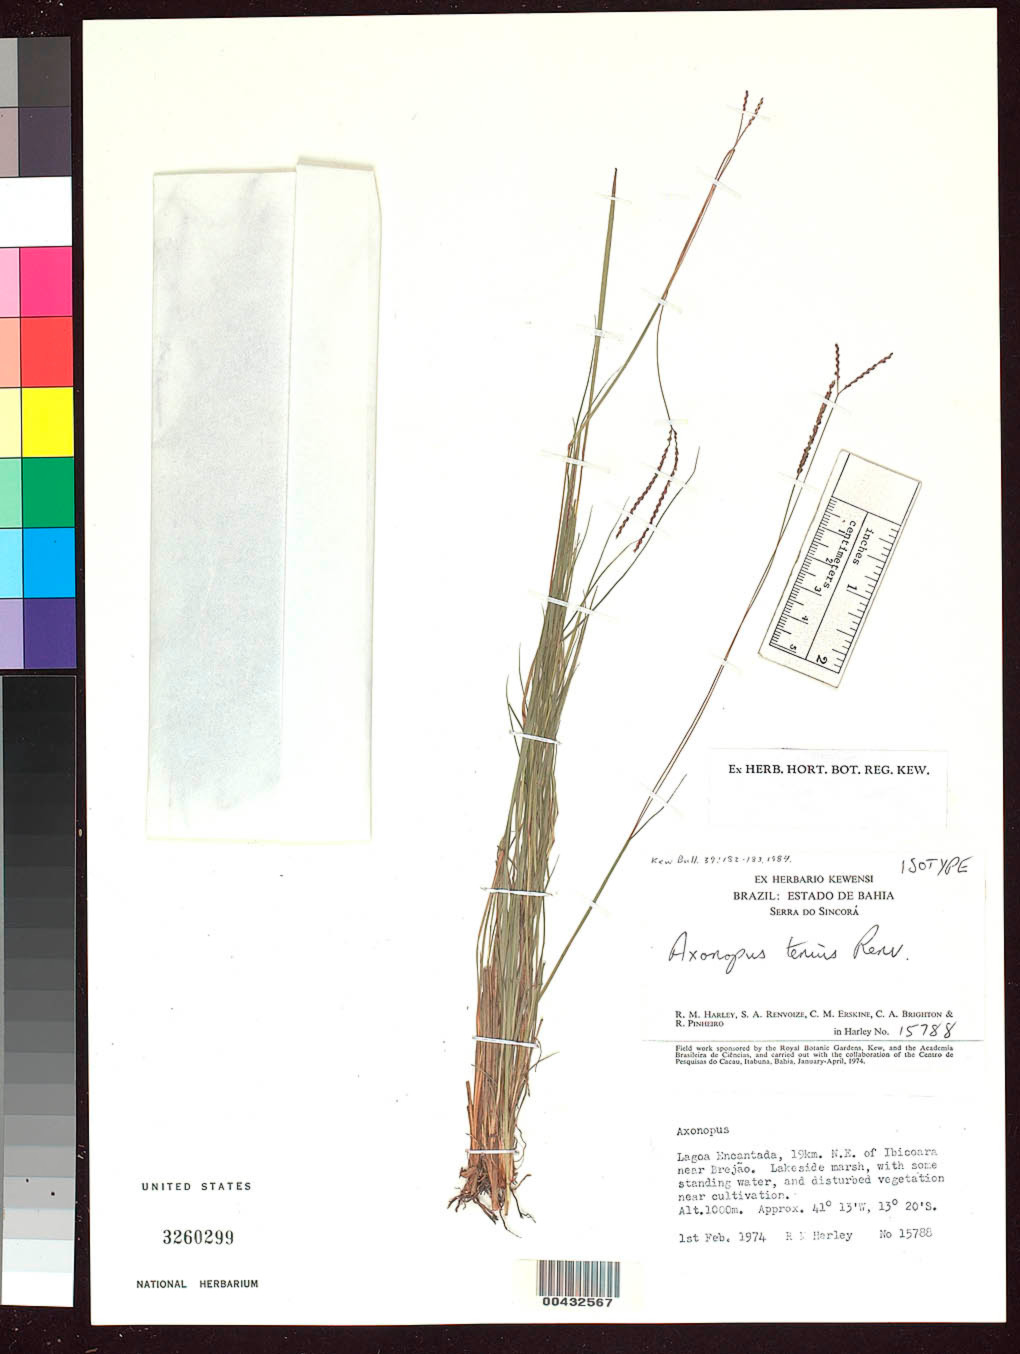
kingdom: Plantae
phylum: Tracheophyta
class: Liliopsida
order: Poales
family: Poaceae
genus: Axonopus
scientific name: Axonopus tenuis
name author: Renvoize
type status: Isotype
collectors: R. M. Harley, S. A. Renvoize, C. Erskine, C. Brighton & R. S. Pinheiro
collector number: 15788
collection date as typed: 01 Feb 1974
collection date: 1974-02-01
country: Brazil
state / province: Bahia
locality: Serra do Sincora, Lagoa Encantada, 19 km NW of Ibicoara near Brejao.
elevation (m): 1000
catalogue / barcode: US 3260299